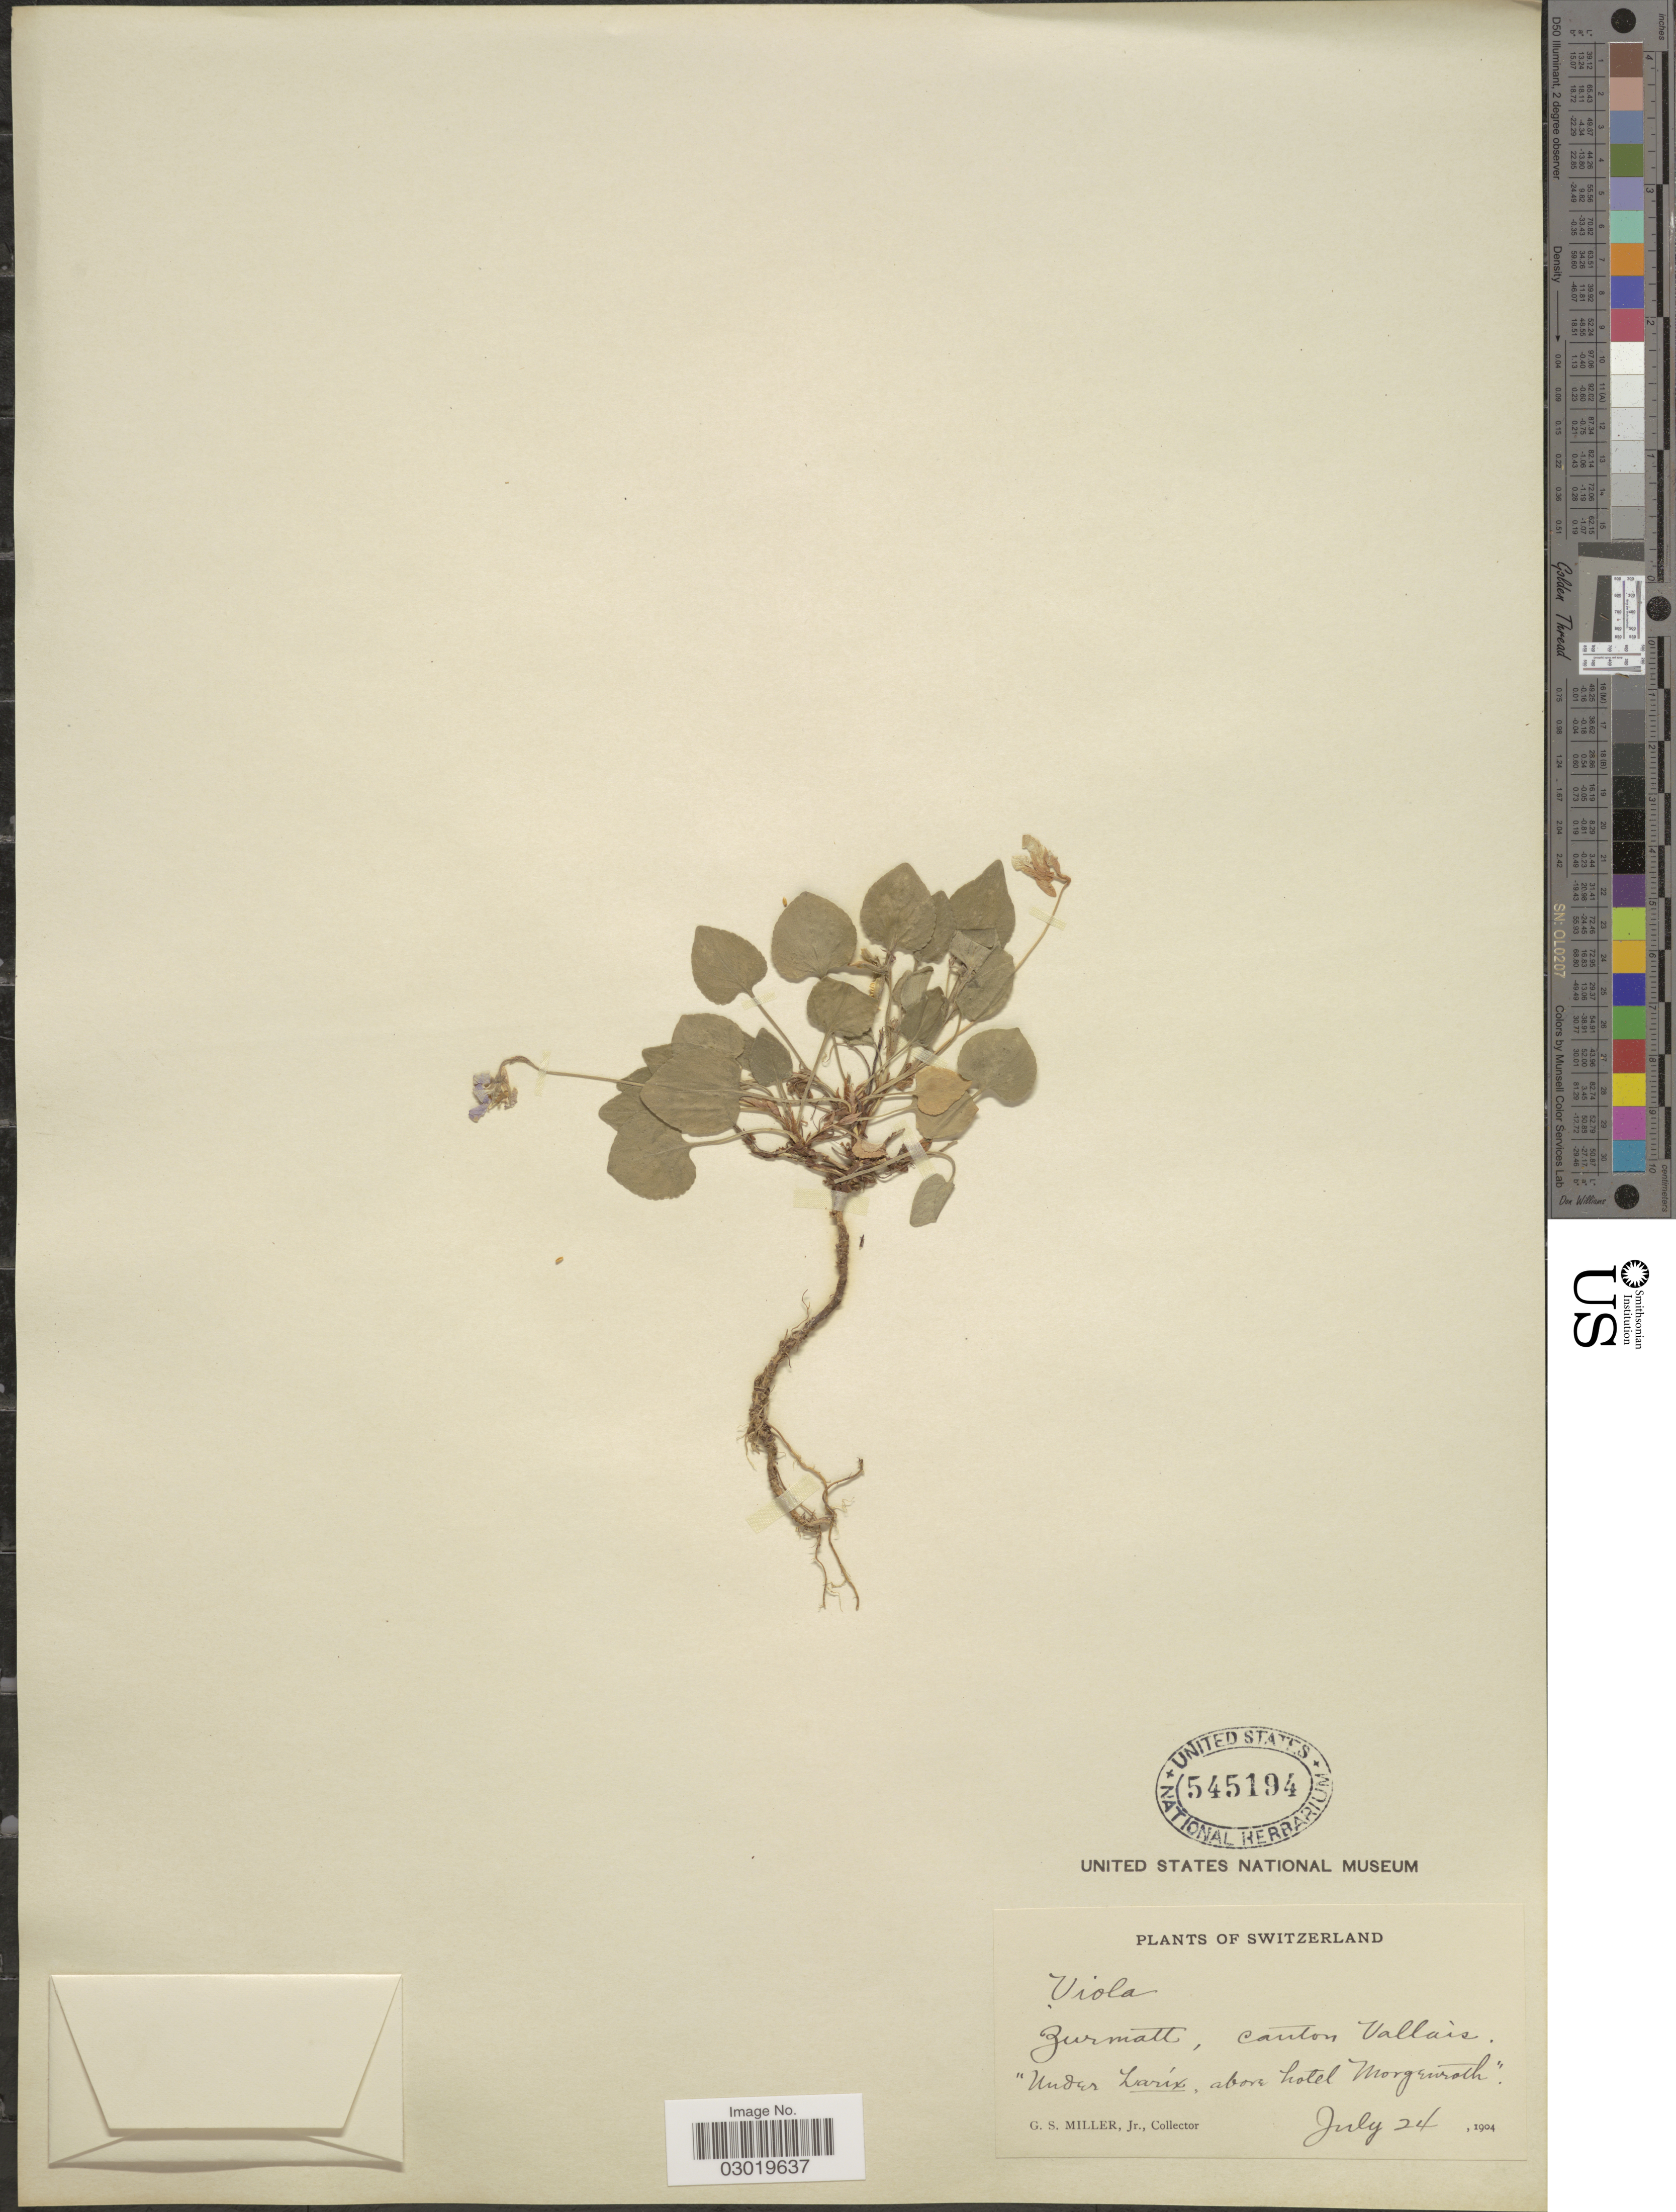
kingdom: Plantae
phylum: Tracheophyta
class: Magnoliopsida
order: Malpighiales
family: Violaceae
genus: Viola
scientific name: Viola sp.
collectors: G. S. Miller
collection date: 1904-07-24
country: Switzerland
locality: Zermatt, canton Vallais. "Under Larix, above hotel Morgenroth".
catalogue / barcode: US 545194